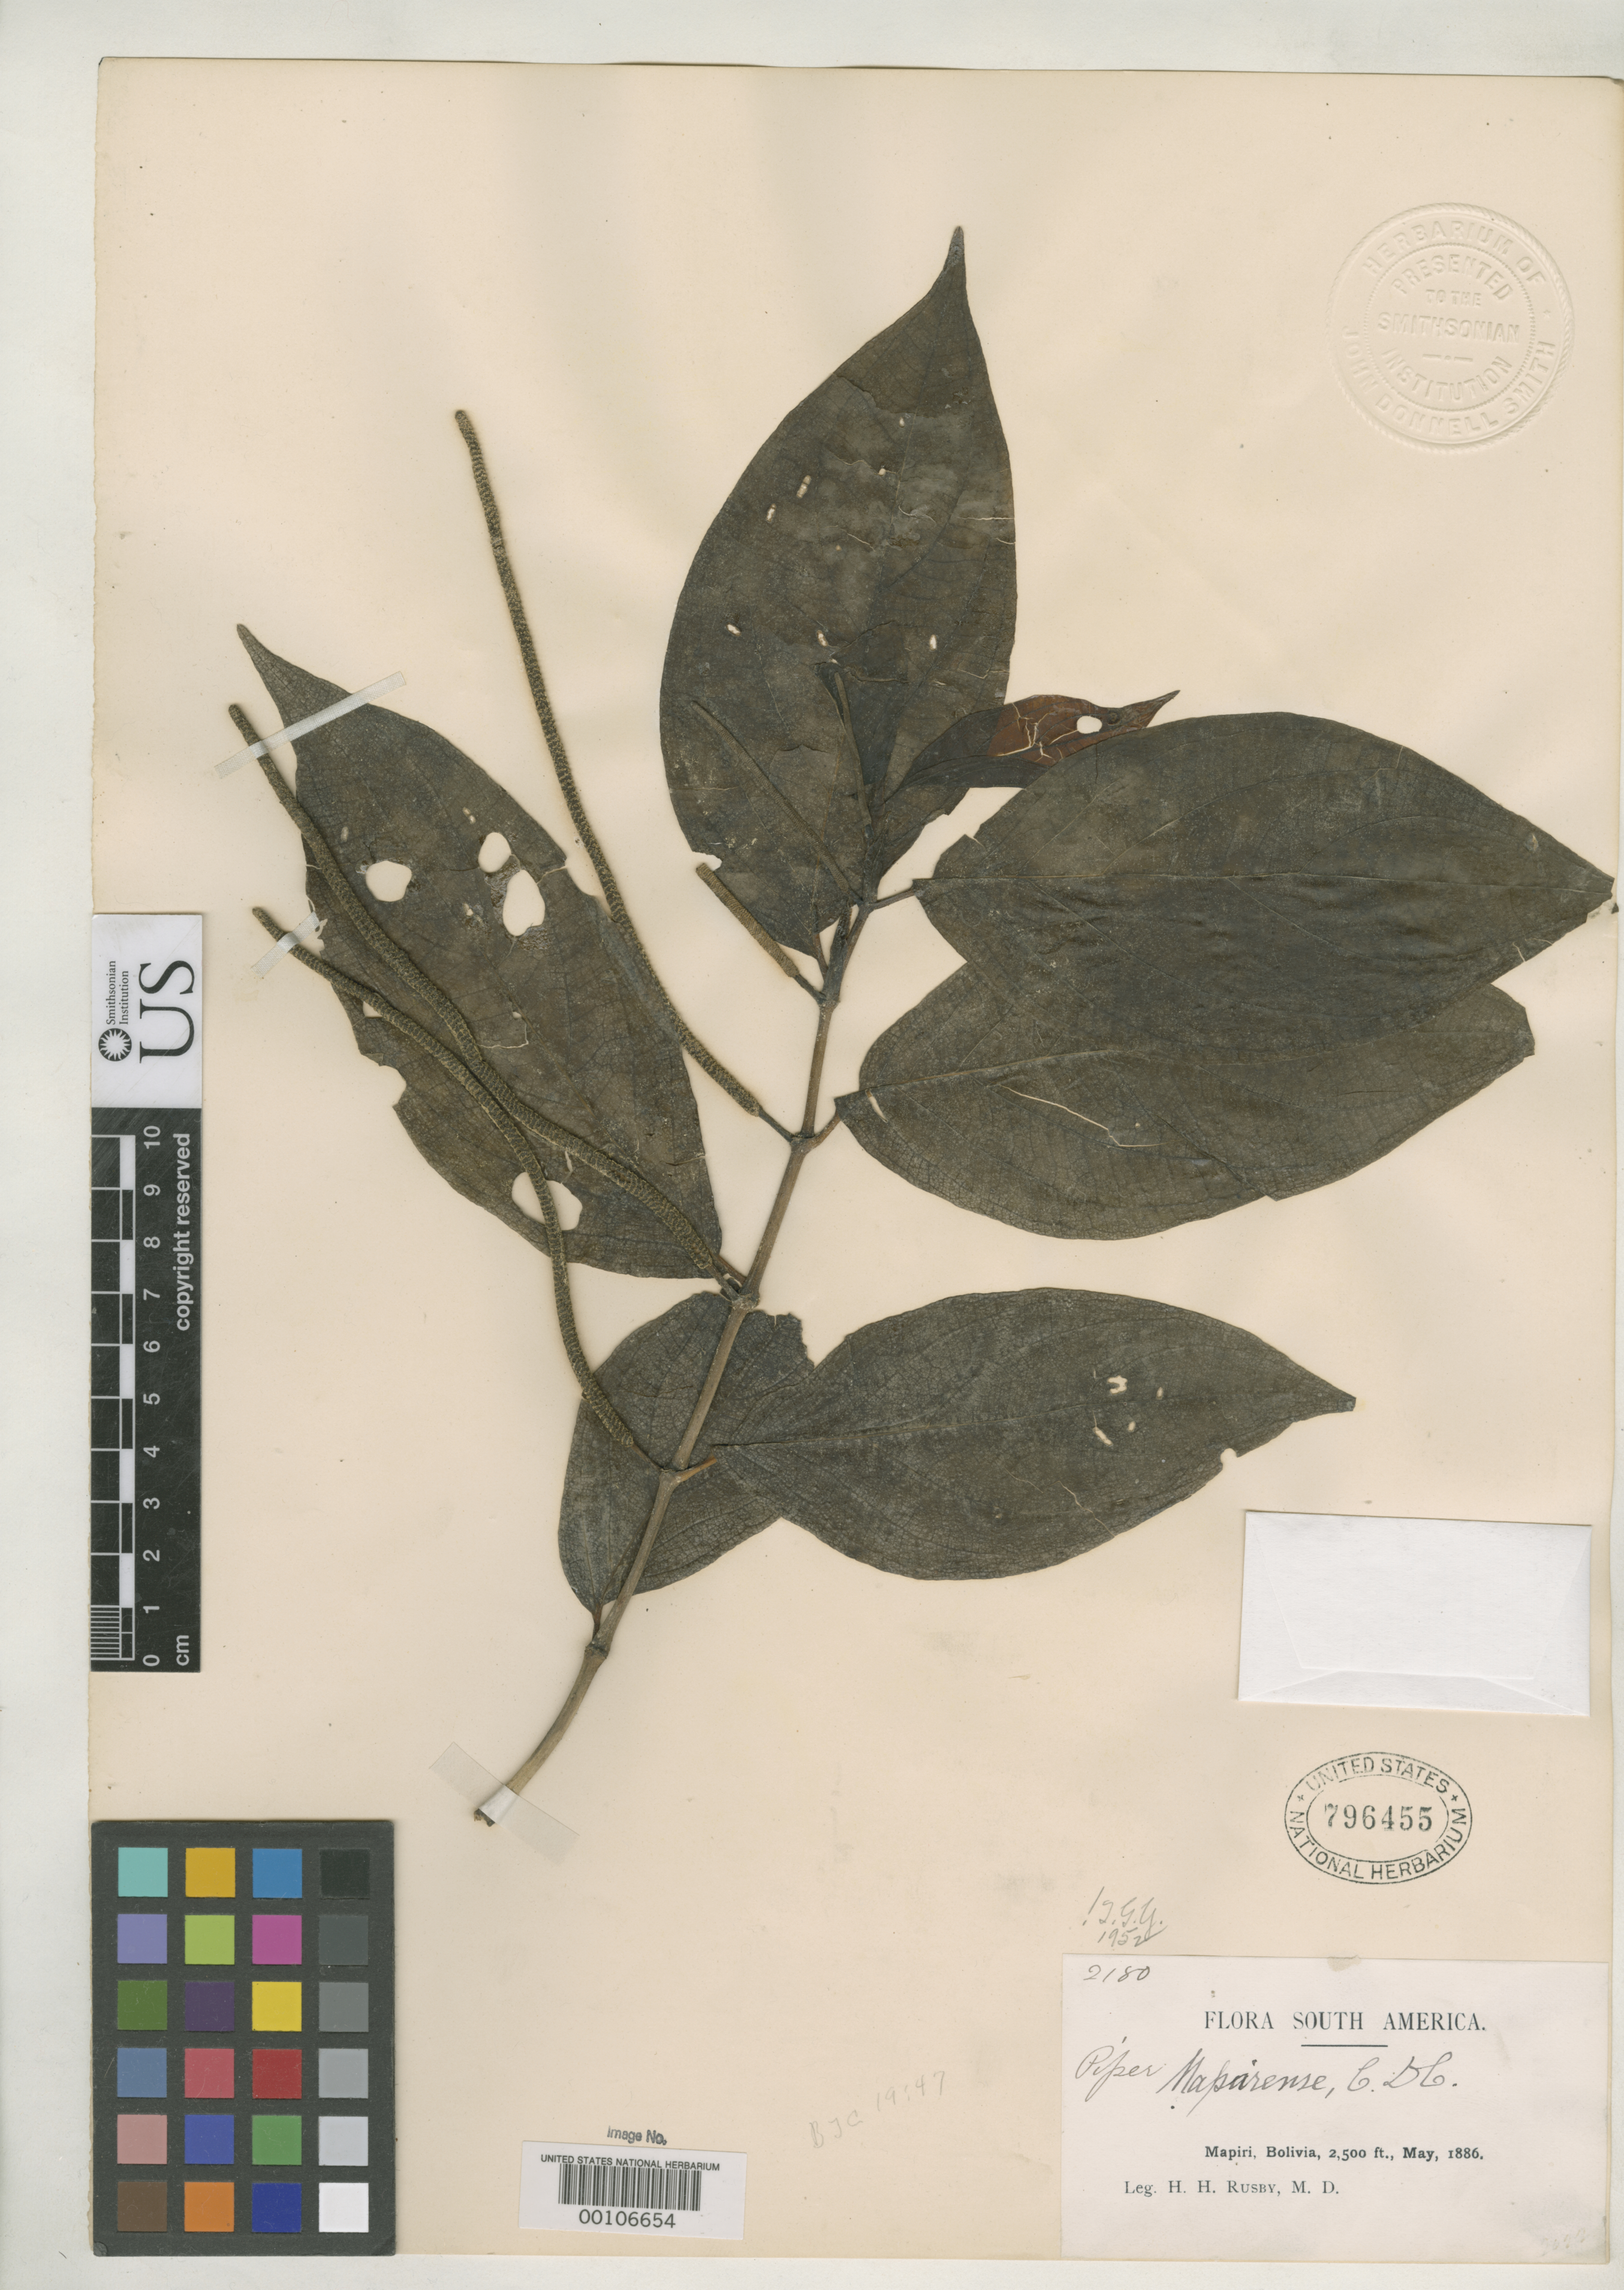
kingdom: Plantae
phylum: Tracheophyta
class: Magnoliopsida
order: Piperales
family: Piperaceae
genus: Piper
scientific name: Piper mapirense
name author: C. DC.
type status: Isotype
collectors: H. H. Rusby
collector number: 2180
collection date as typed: May 1886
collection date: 1886-05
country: Bolivia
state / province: La Páz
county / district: Larecaja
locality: Mapiri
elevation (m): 762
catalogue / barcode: US 796455